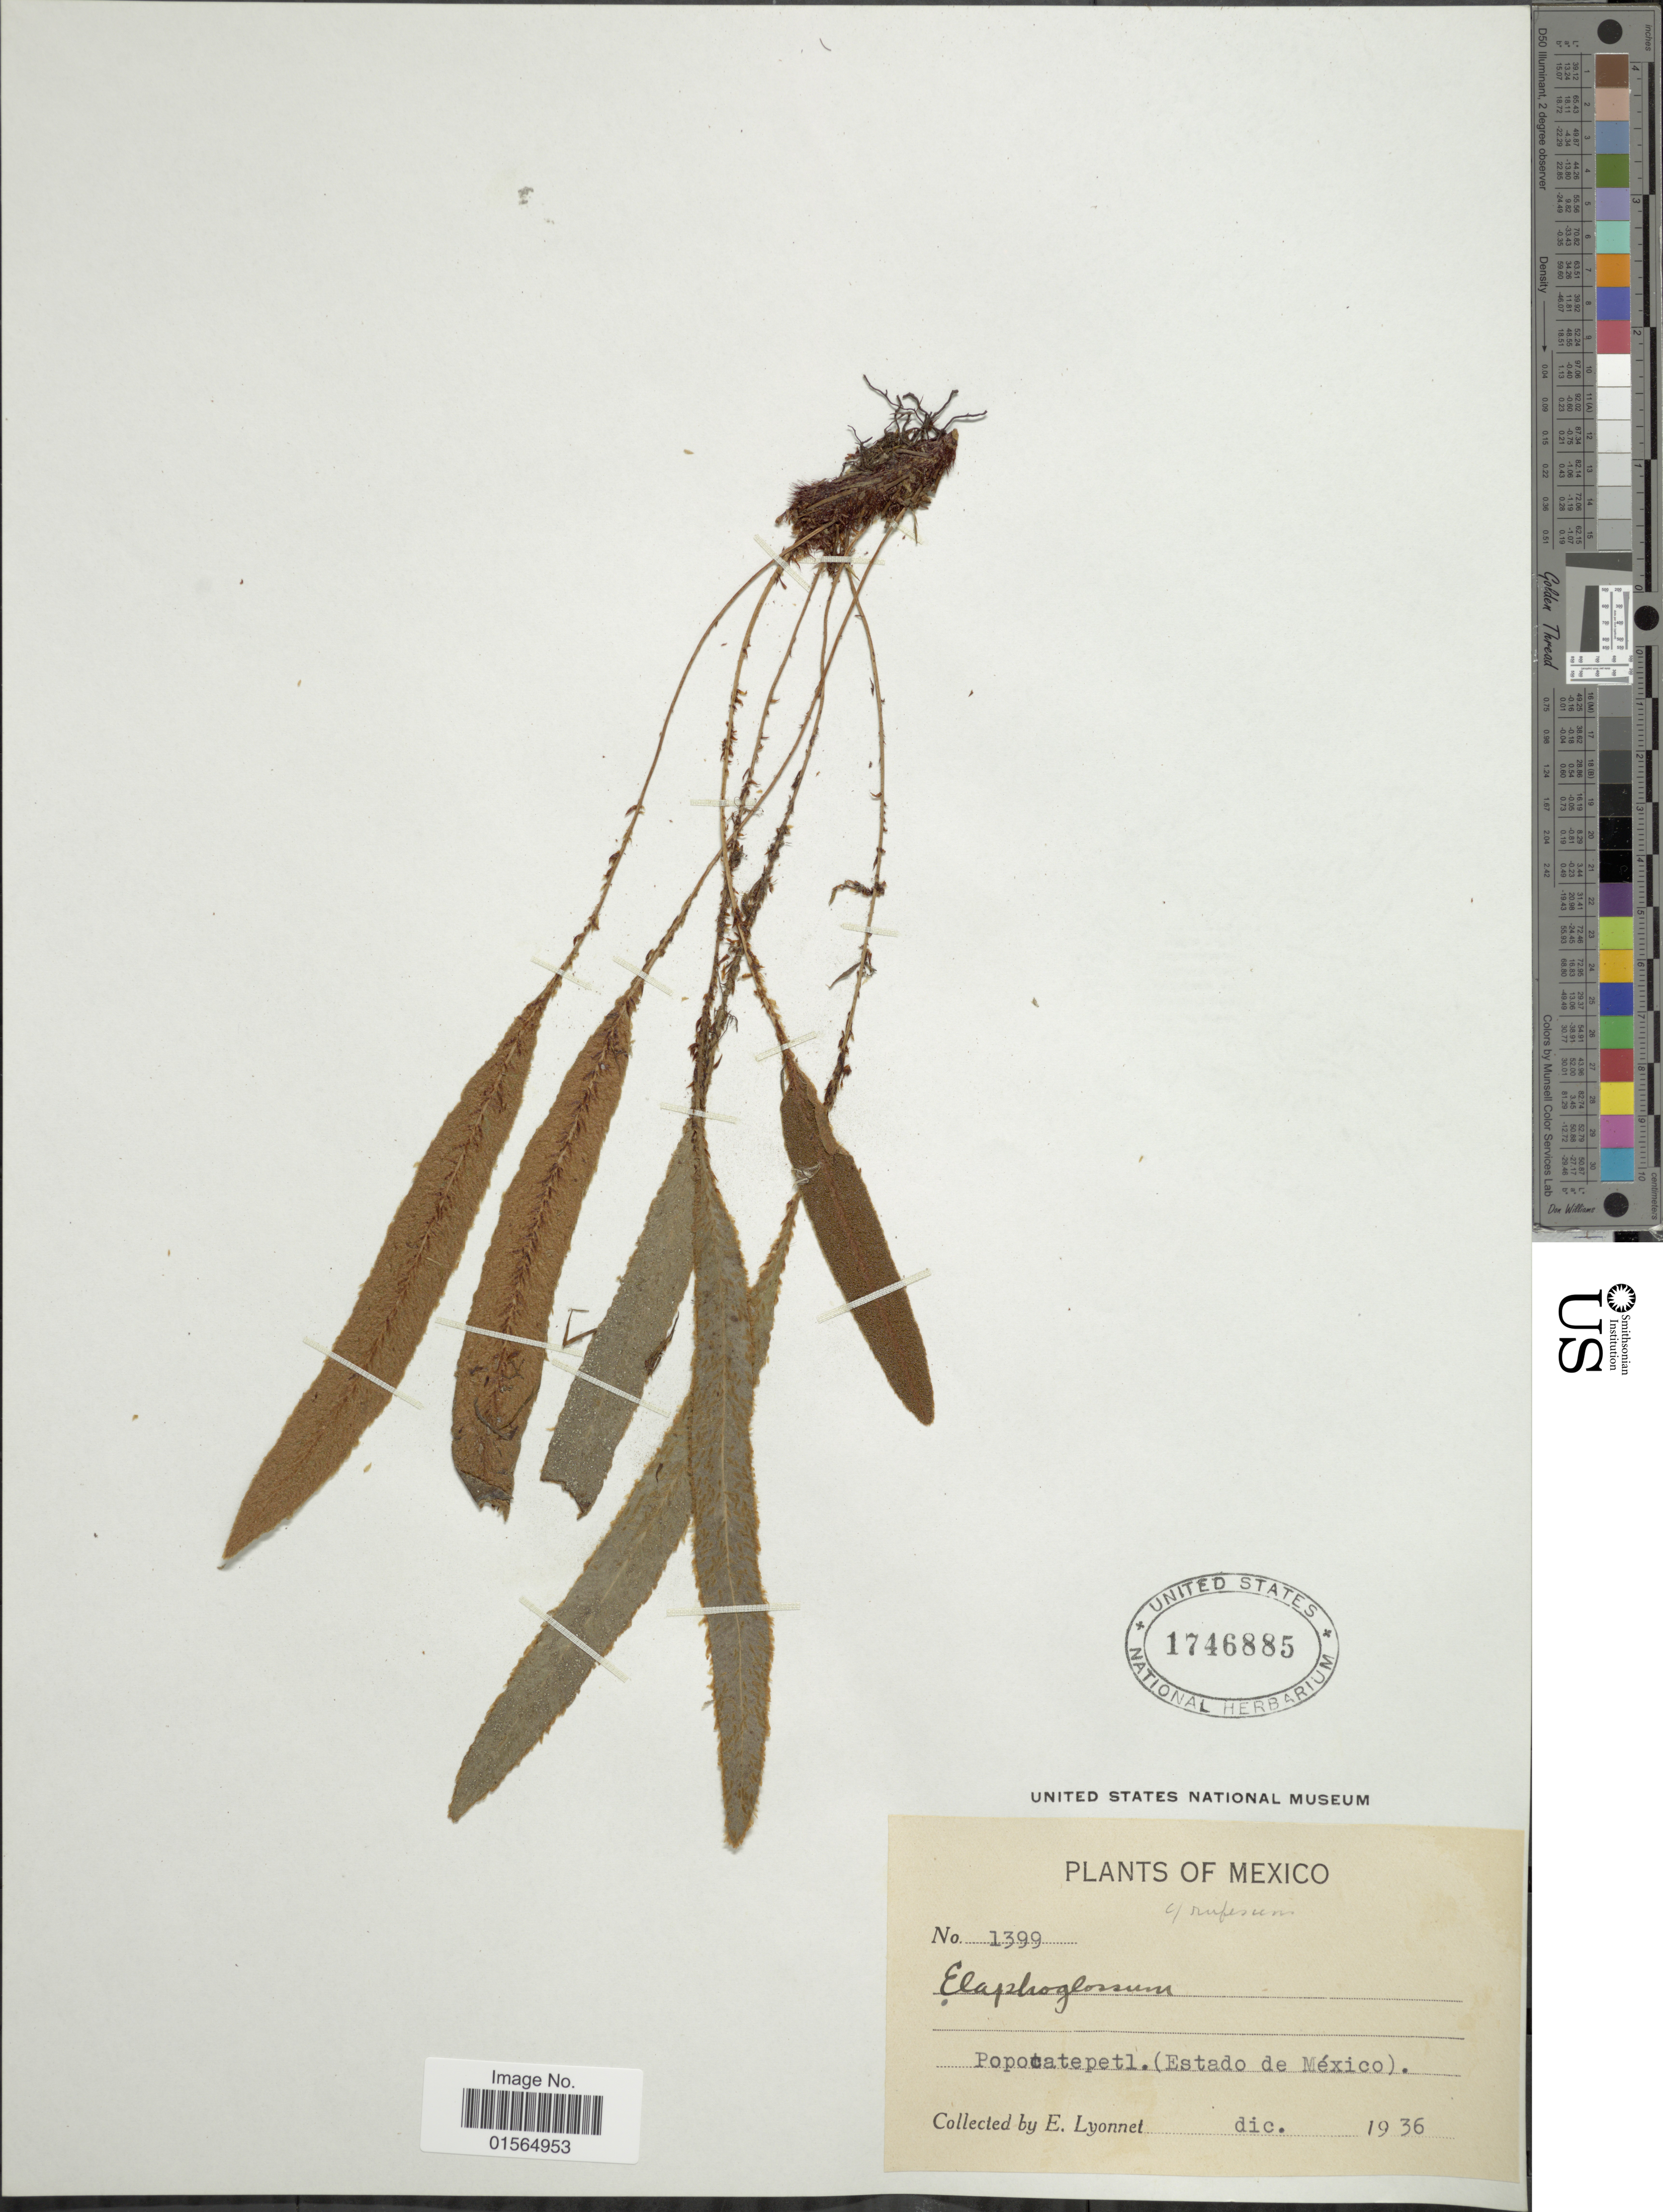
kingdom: Plantae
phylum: Tracheophyta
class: Polypodiopsida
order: Polypodiales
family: Dryopteridaceae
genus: Elaphoglossum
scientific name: Elaphoglossum rufescens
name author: (Liebm.) T. Moore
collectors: E. Lyonnet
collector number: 1399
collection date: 1936-12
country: Mexico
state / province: México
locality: Popocatepetl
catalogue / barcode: US 1746885